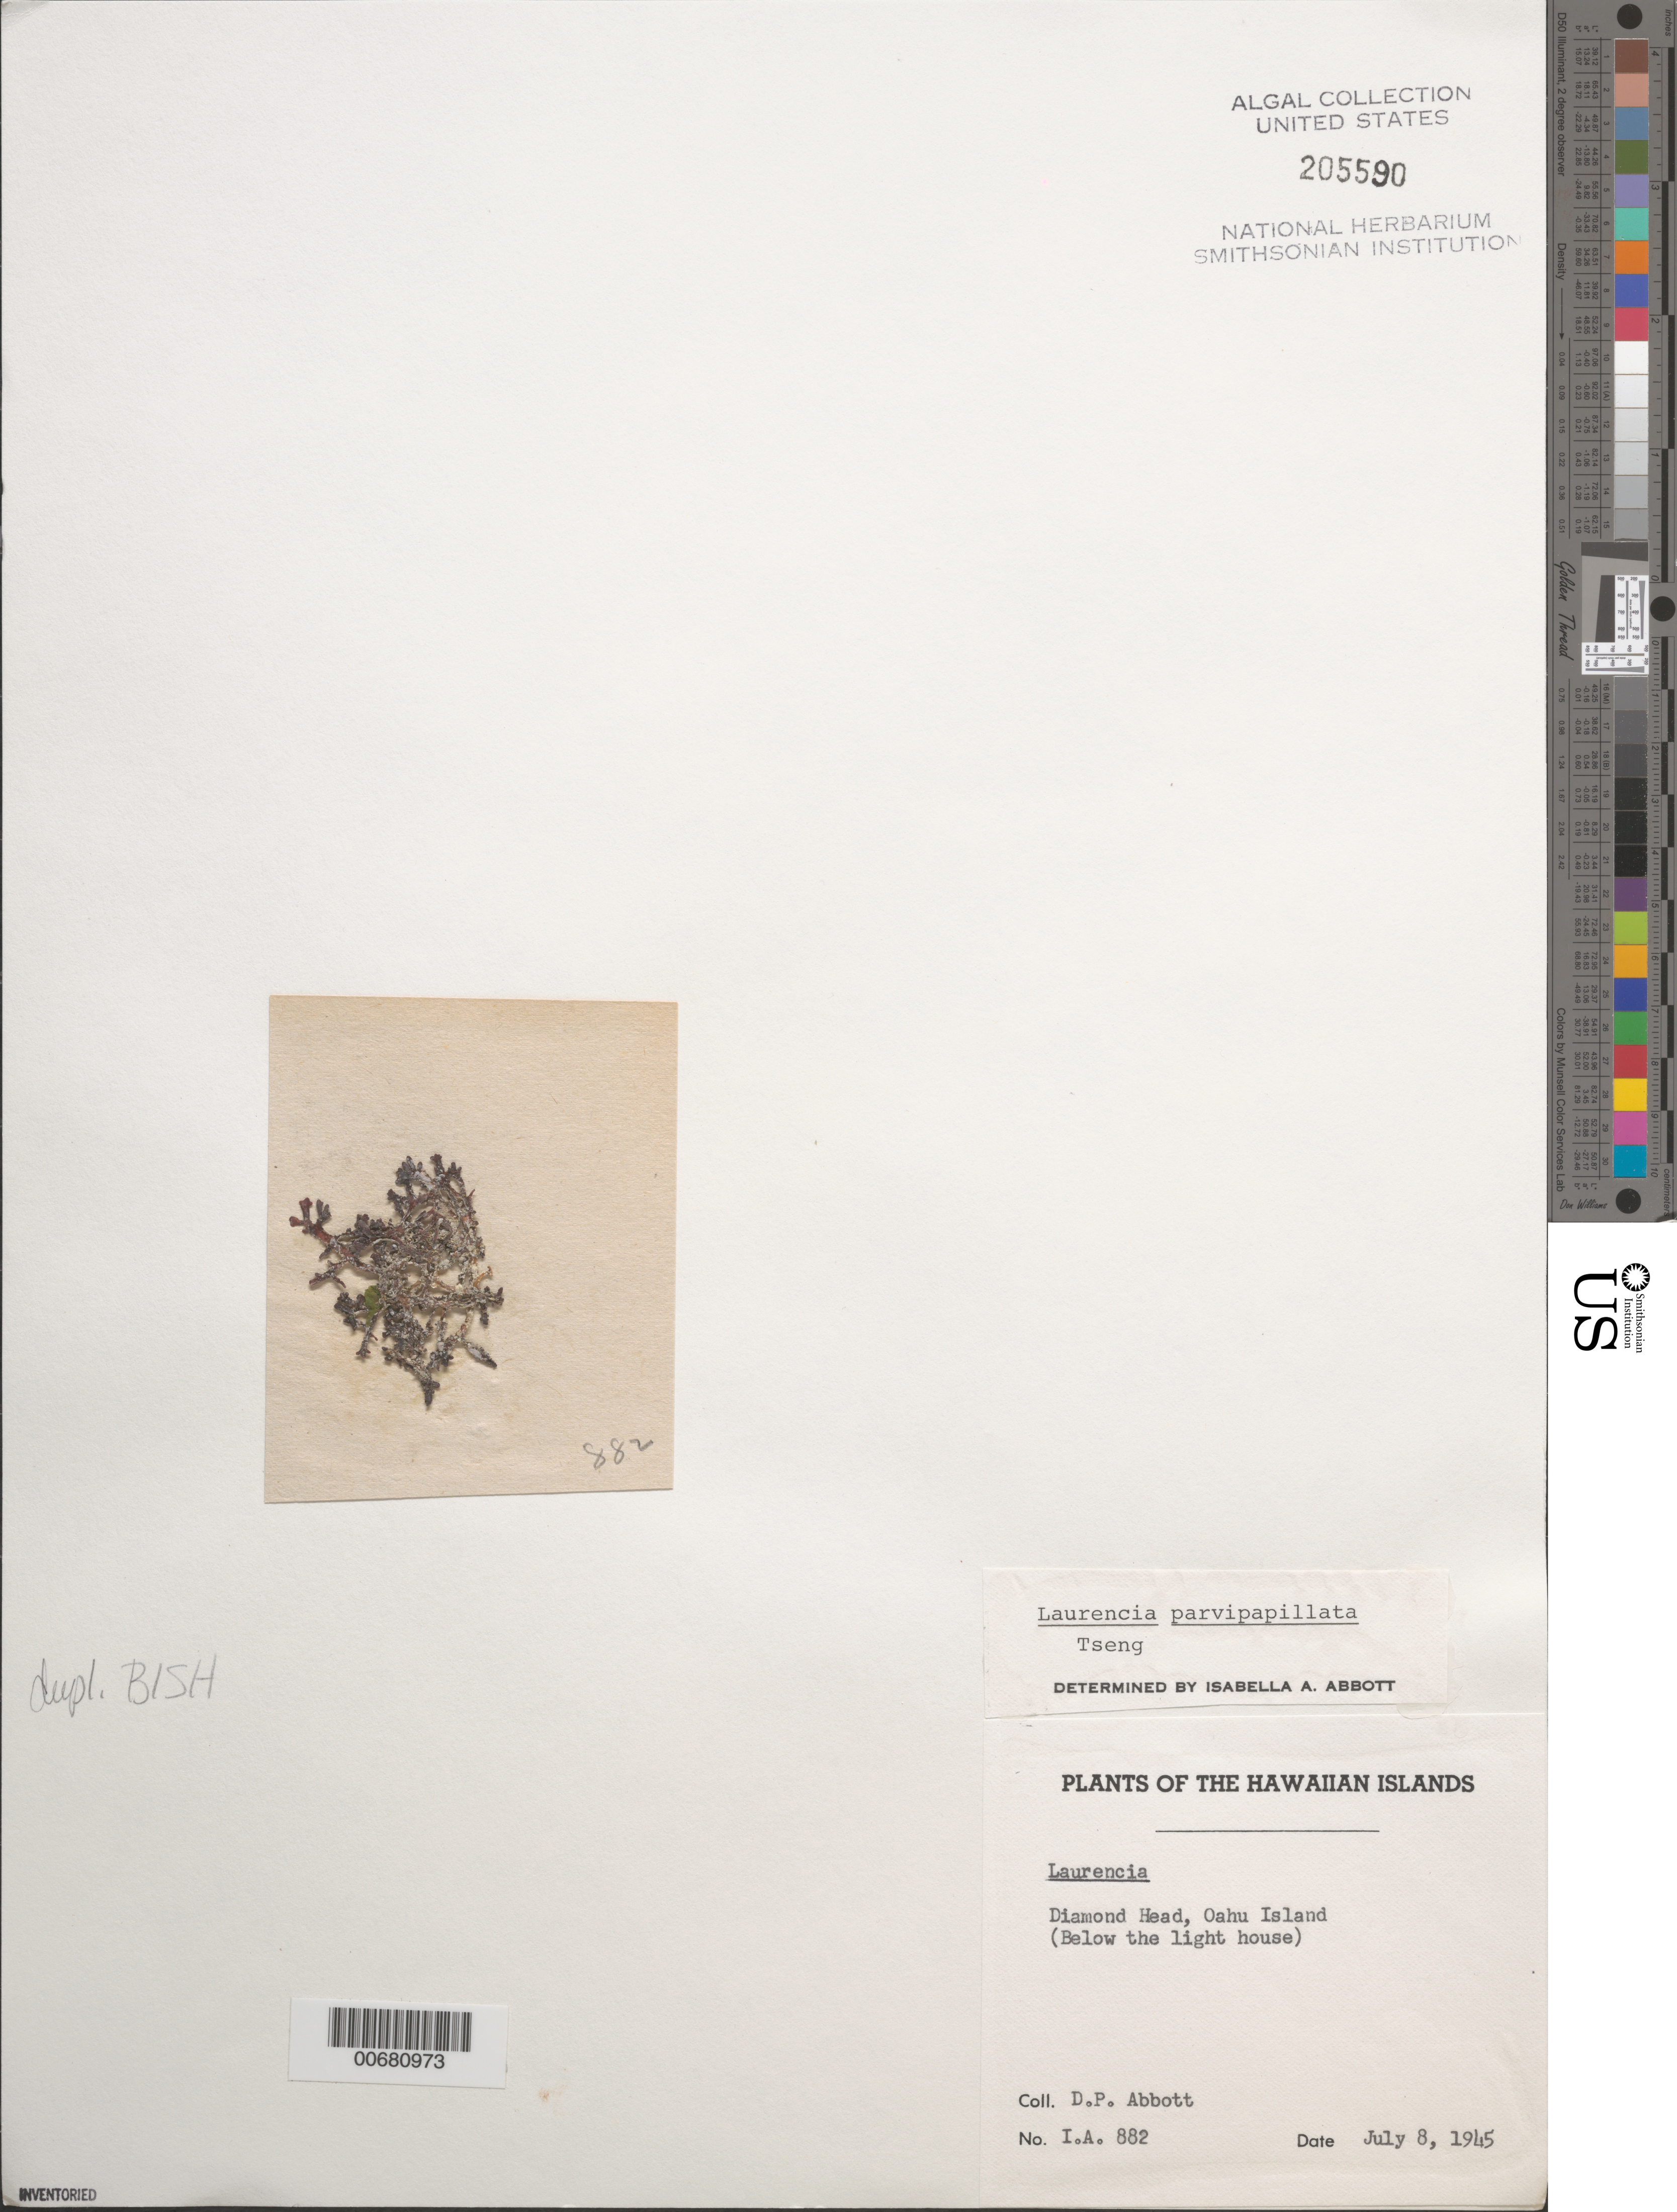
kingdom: Plantae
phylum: Rhodophyta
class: Florideophyceae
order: Ceramiales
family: Rhodomelaceae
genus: Chondrophycus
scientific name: Chondrophycus parvipapillatus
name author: (C.K. Tseng) Garbary & J.T. Harper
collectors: D. P. Abbott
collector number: IAA 882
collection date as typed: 08 Jul 1945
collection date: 1945-07-08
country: United States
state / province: Hawaii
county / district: Honolulu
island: Oahu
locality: Diamond Head below the lighthouse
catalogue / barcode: US 205590